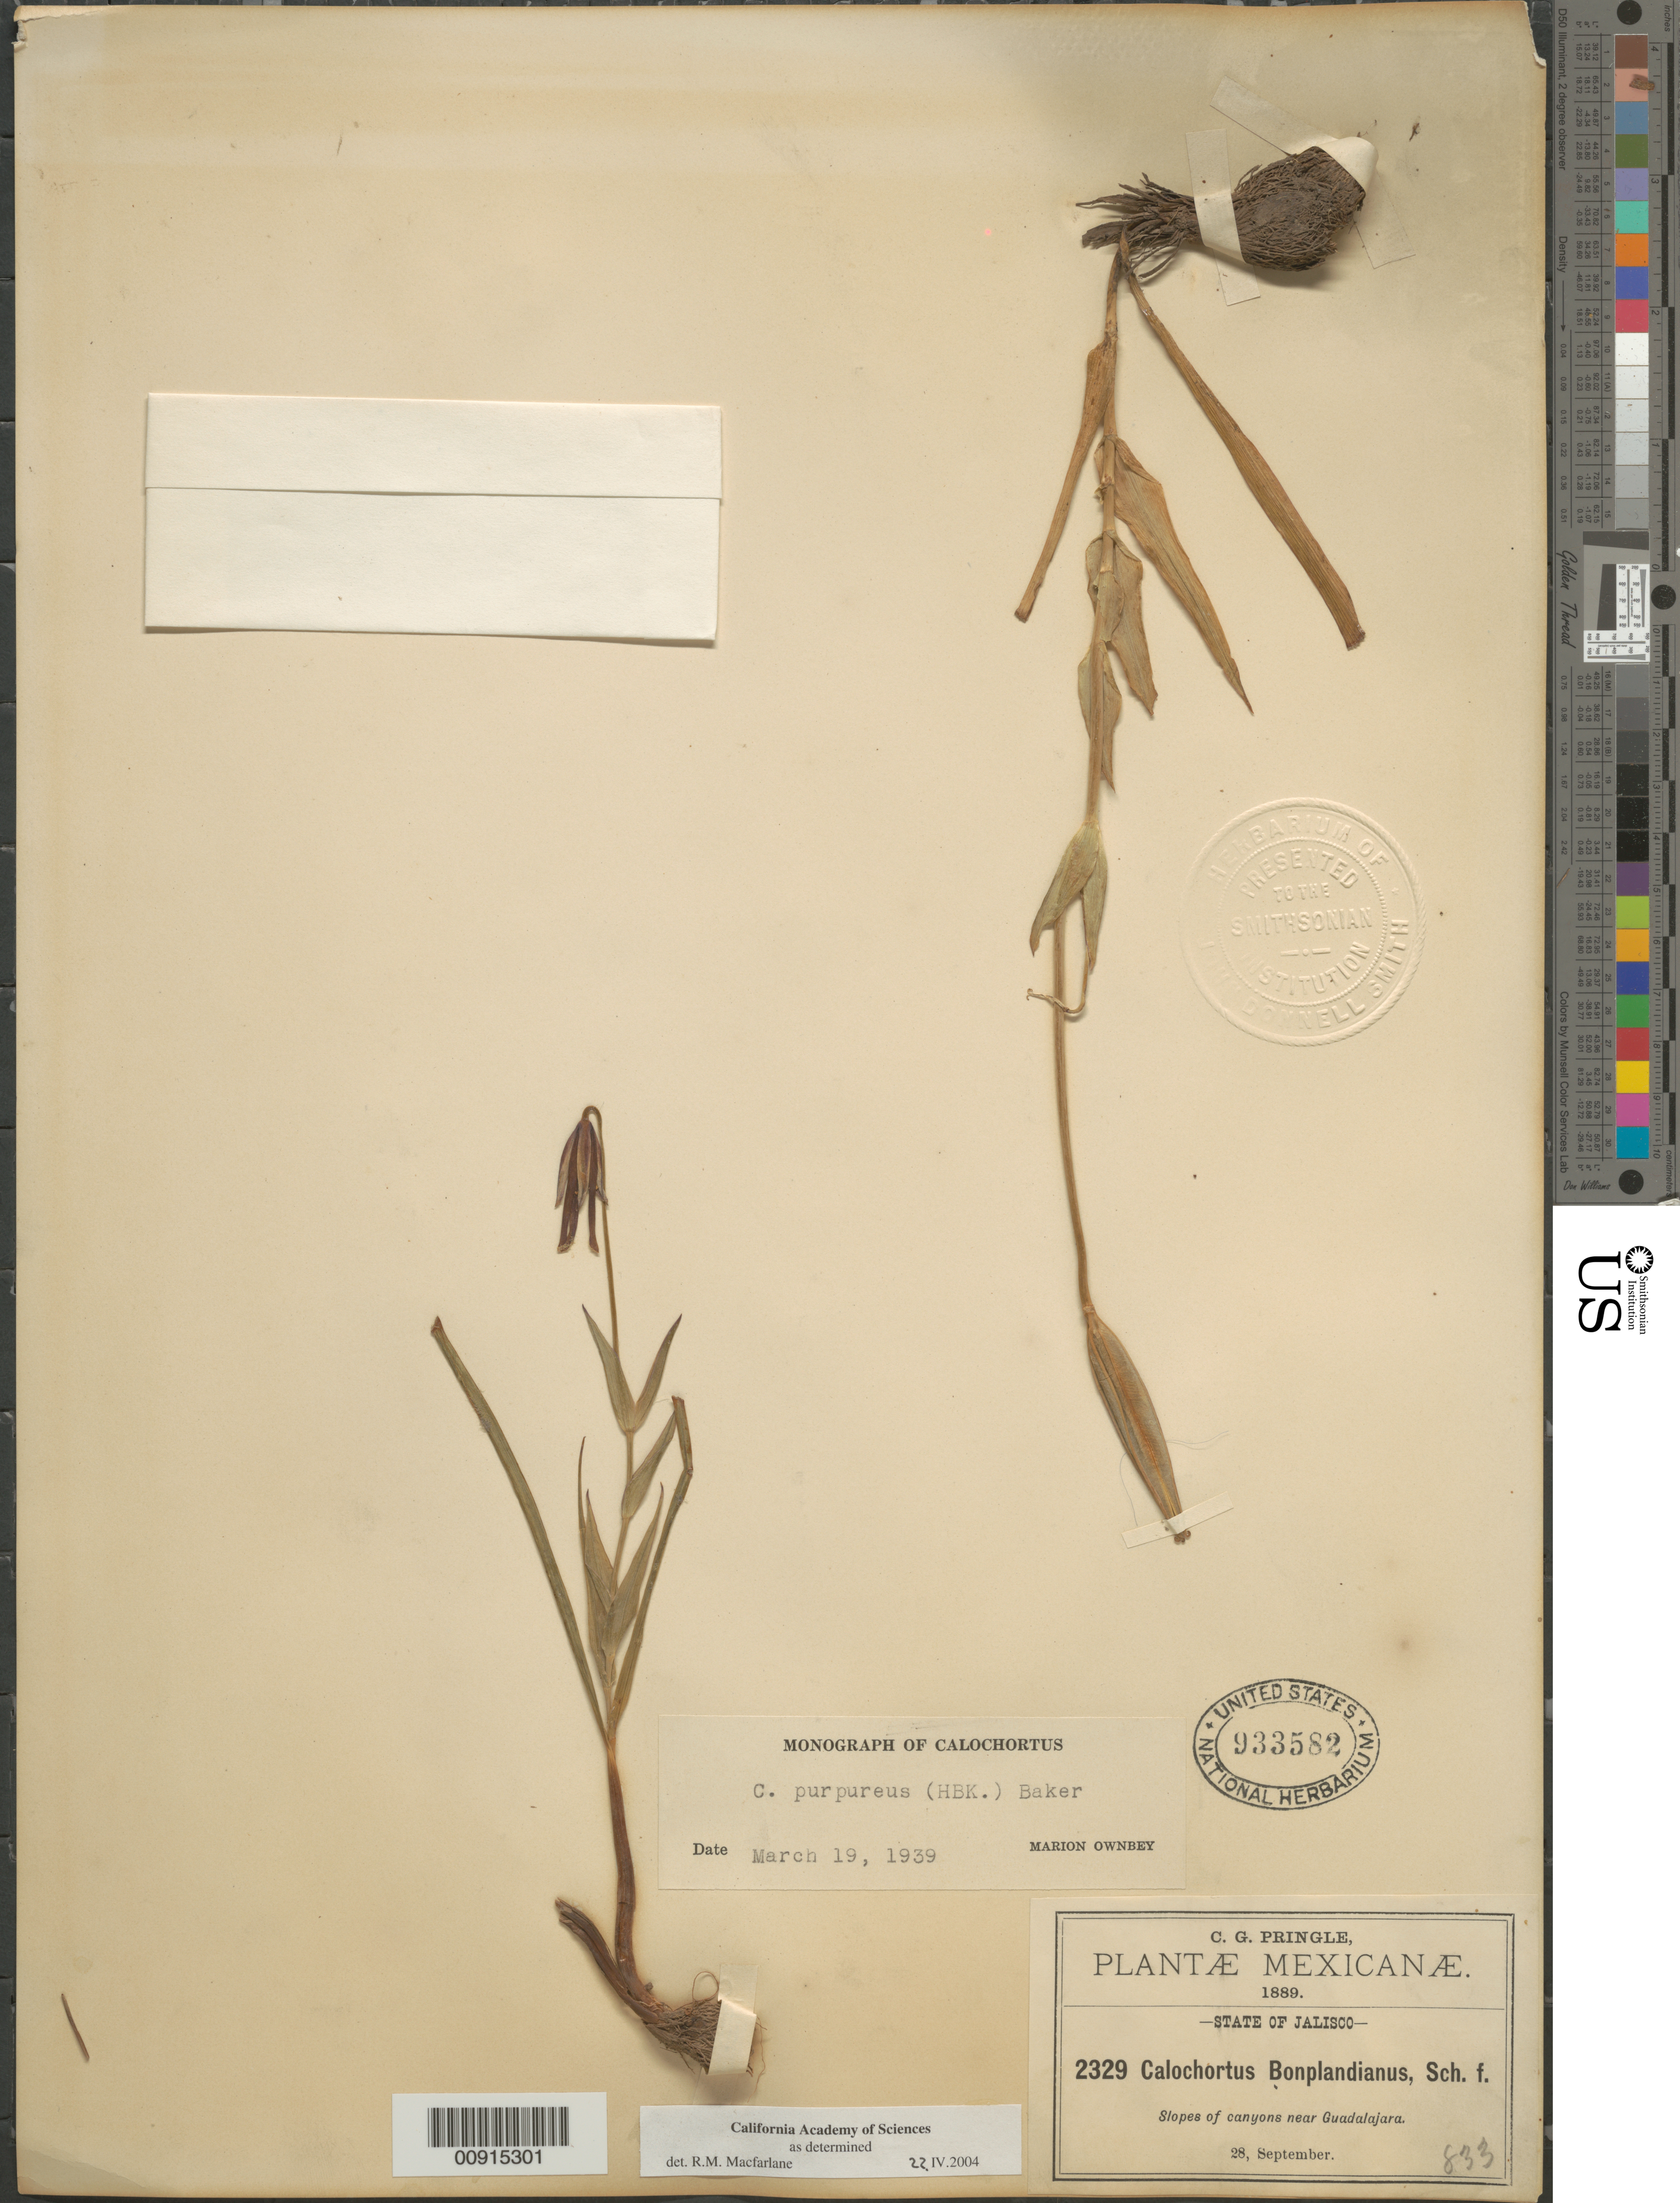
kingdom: Plantae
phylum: Tracheophyta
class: Liliopsida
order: Liliales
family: Liliaceae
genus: Calochortus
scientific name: Calochortus purpureus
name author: (Kunth) Baker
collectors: C. G. Pringle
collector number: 2329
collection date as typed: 28 Sep 1889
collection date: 1889-09-28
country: Mexico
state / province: Jalisco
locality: Near Guadalajara, State of Jalisco.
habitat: Slopes of canyons.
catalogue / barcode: US 933582